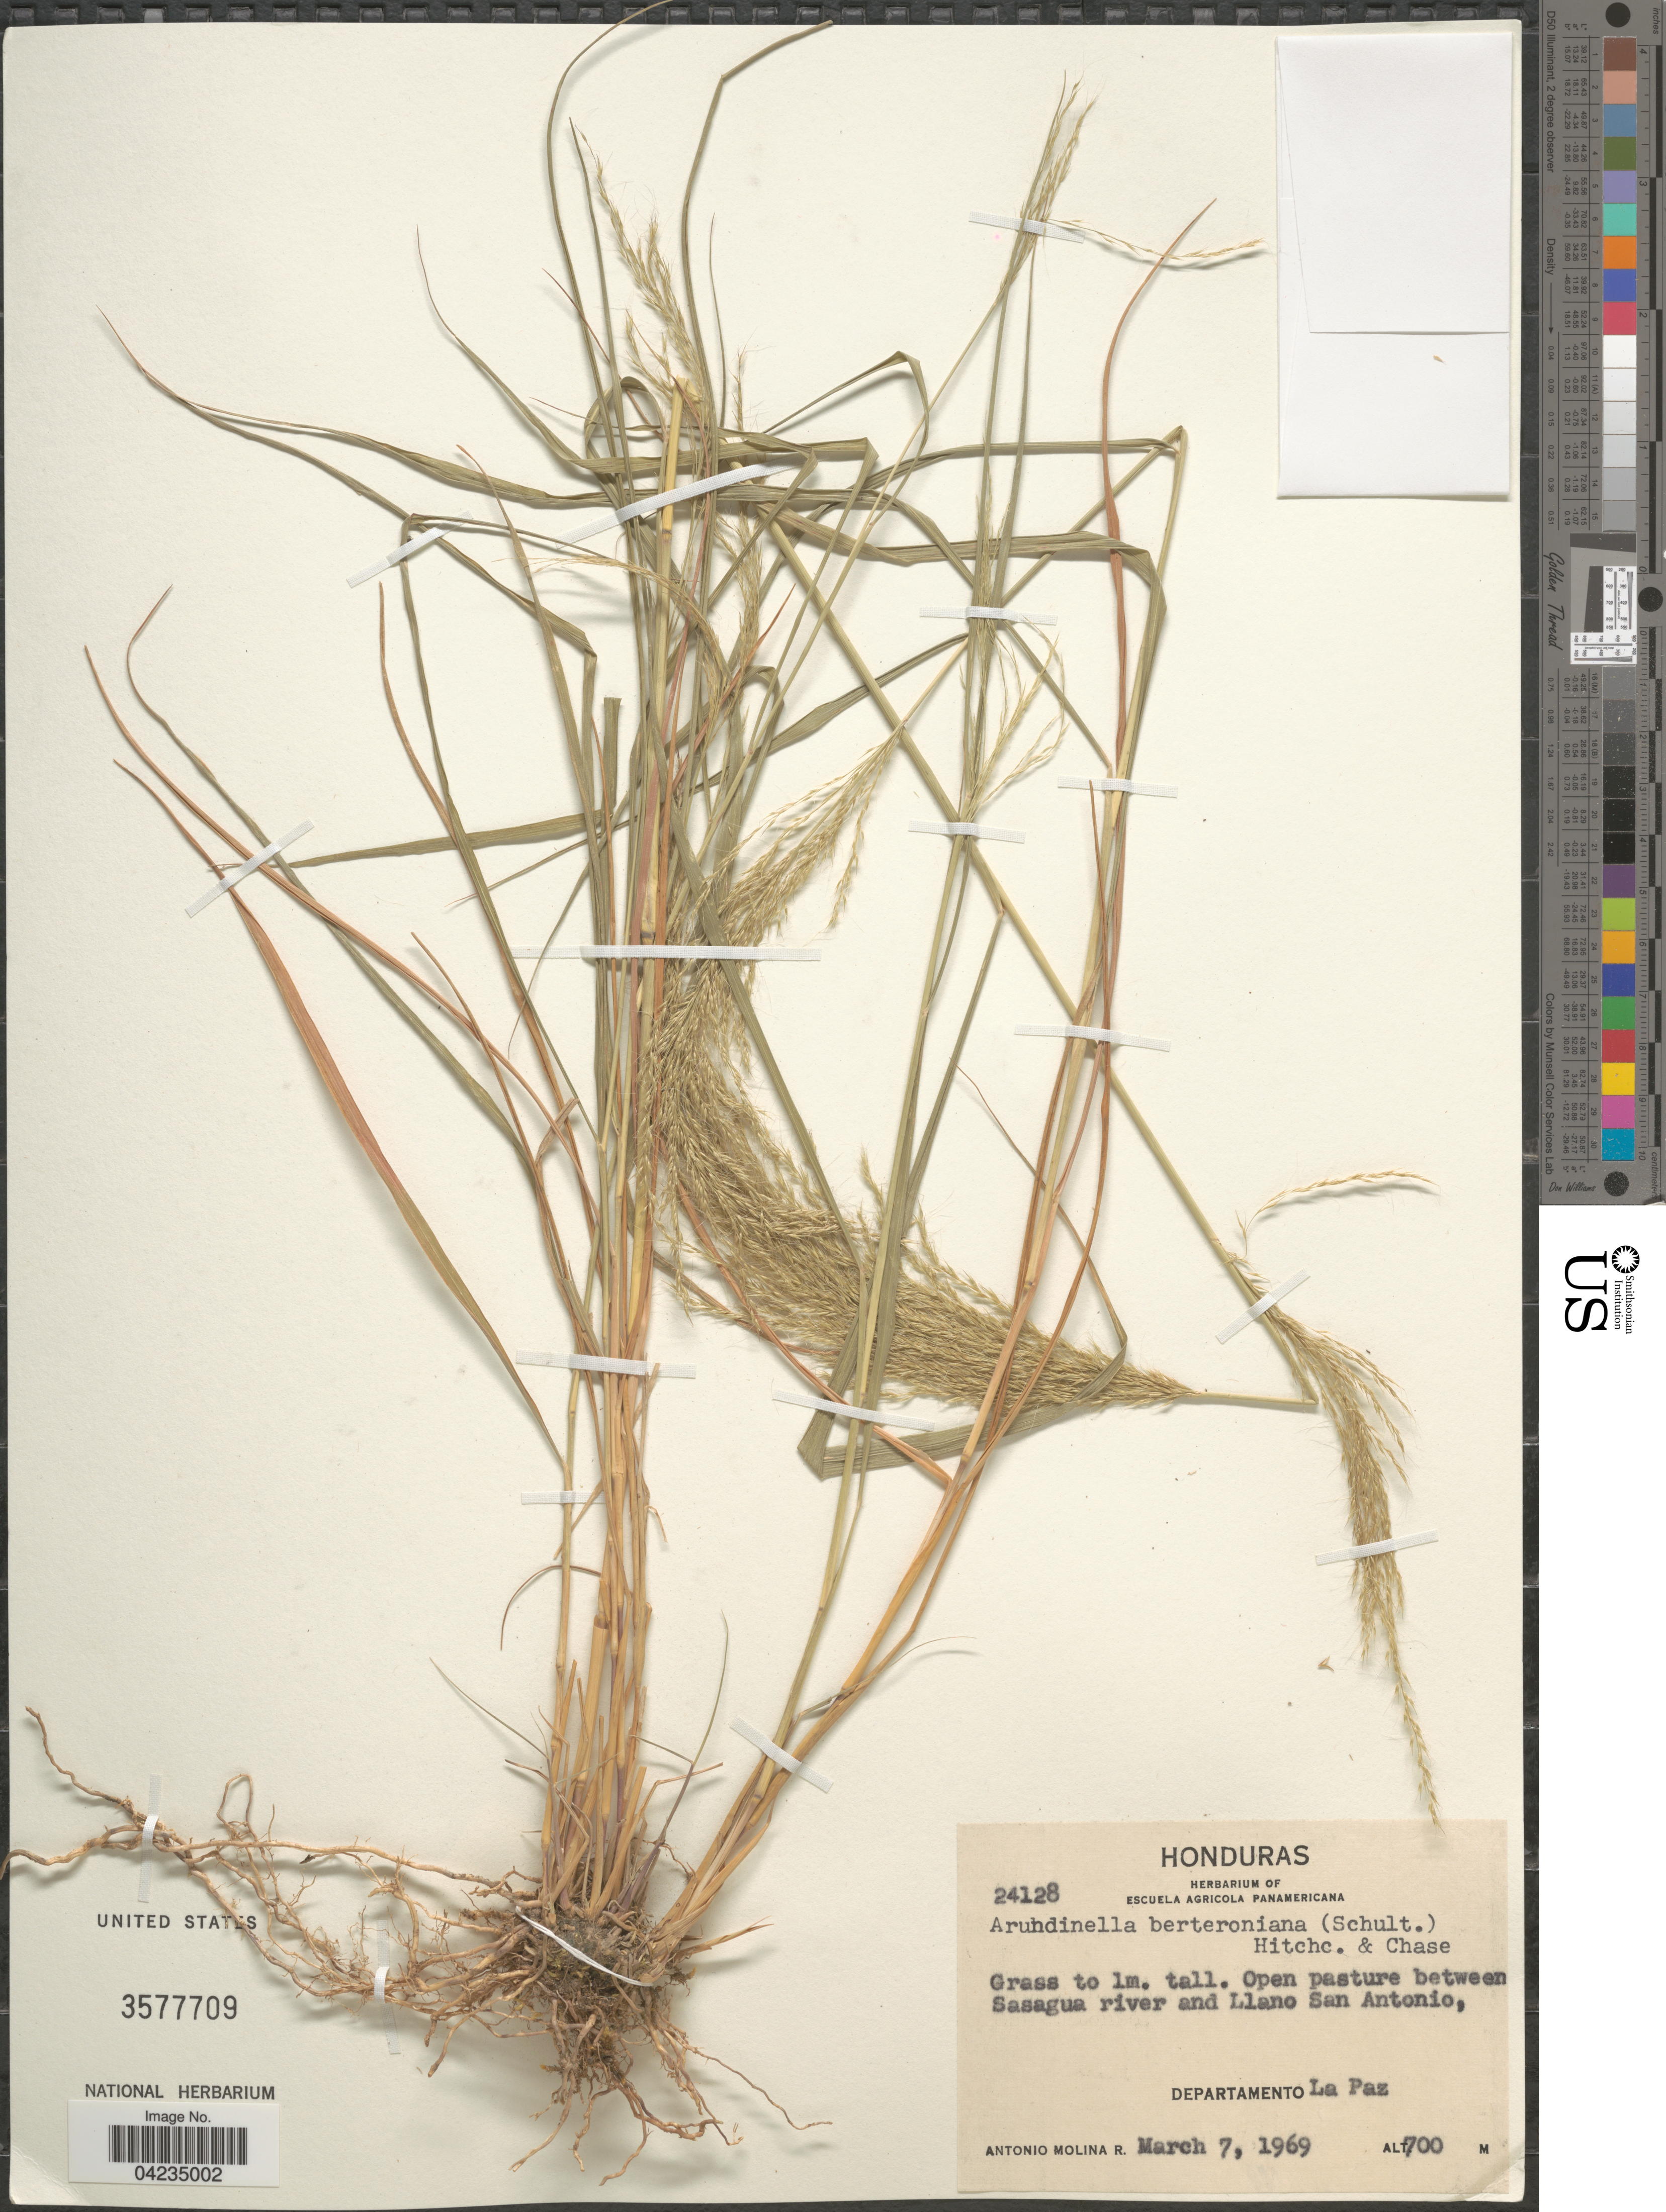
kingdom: Plantae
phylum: Tracheophyta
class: Liliopsida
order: Poales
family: Poaceae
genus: Arundinella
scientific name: Arundinella berteroniana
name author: (Schult.) Hitchc. & Chase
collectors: A. Molina R.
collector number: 24128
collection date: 1969-03-07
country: Honduras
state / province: La Paz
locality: Open pasture between Sasagua river and Llano San Antonio, Departamento La Paz.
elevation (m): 700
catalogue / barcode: US 3577709